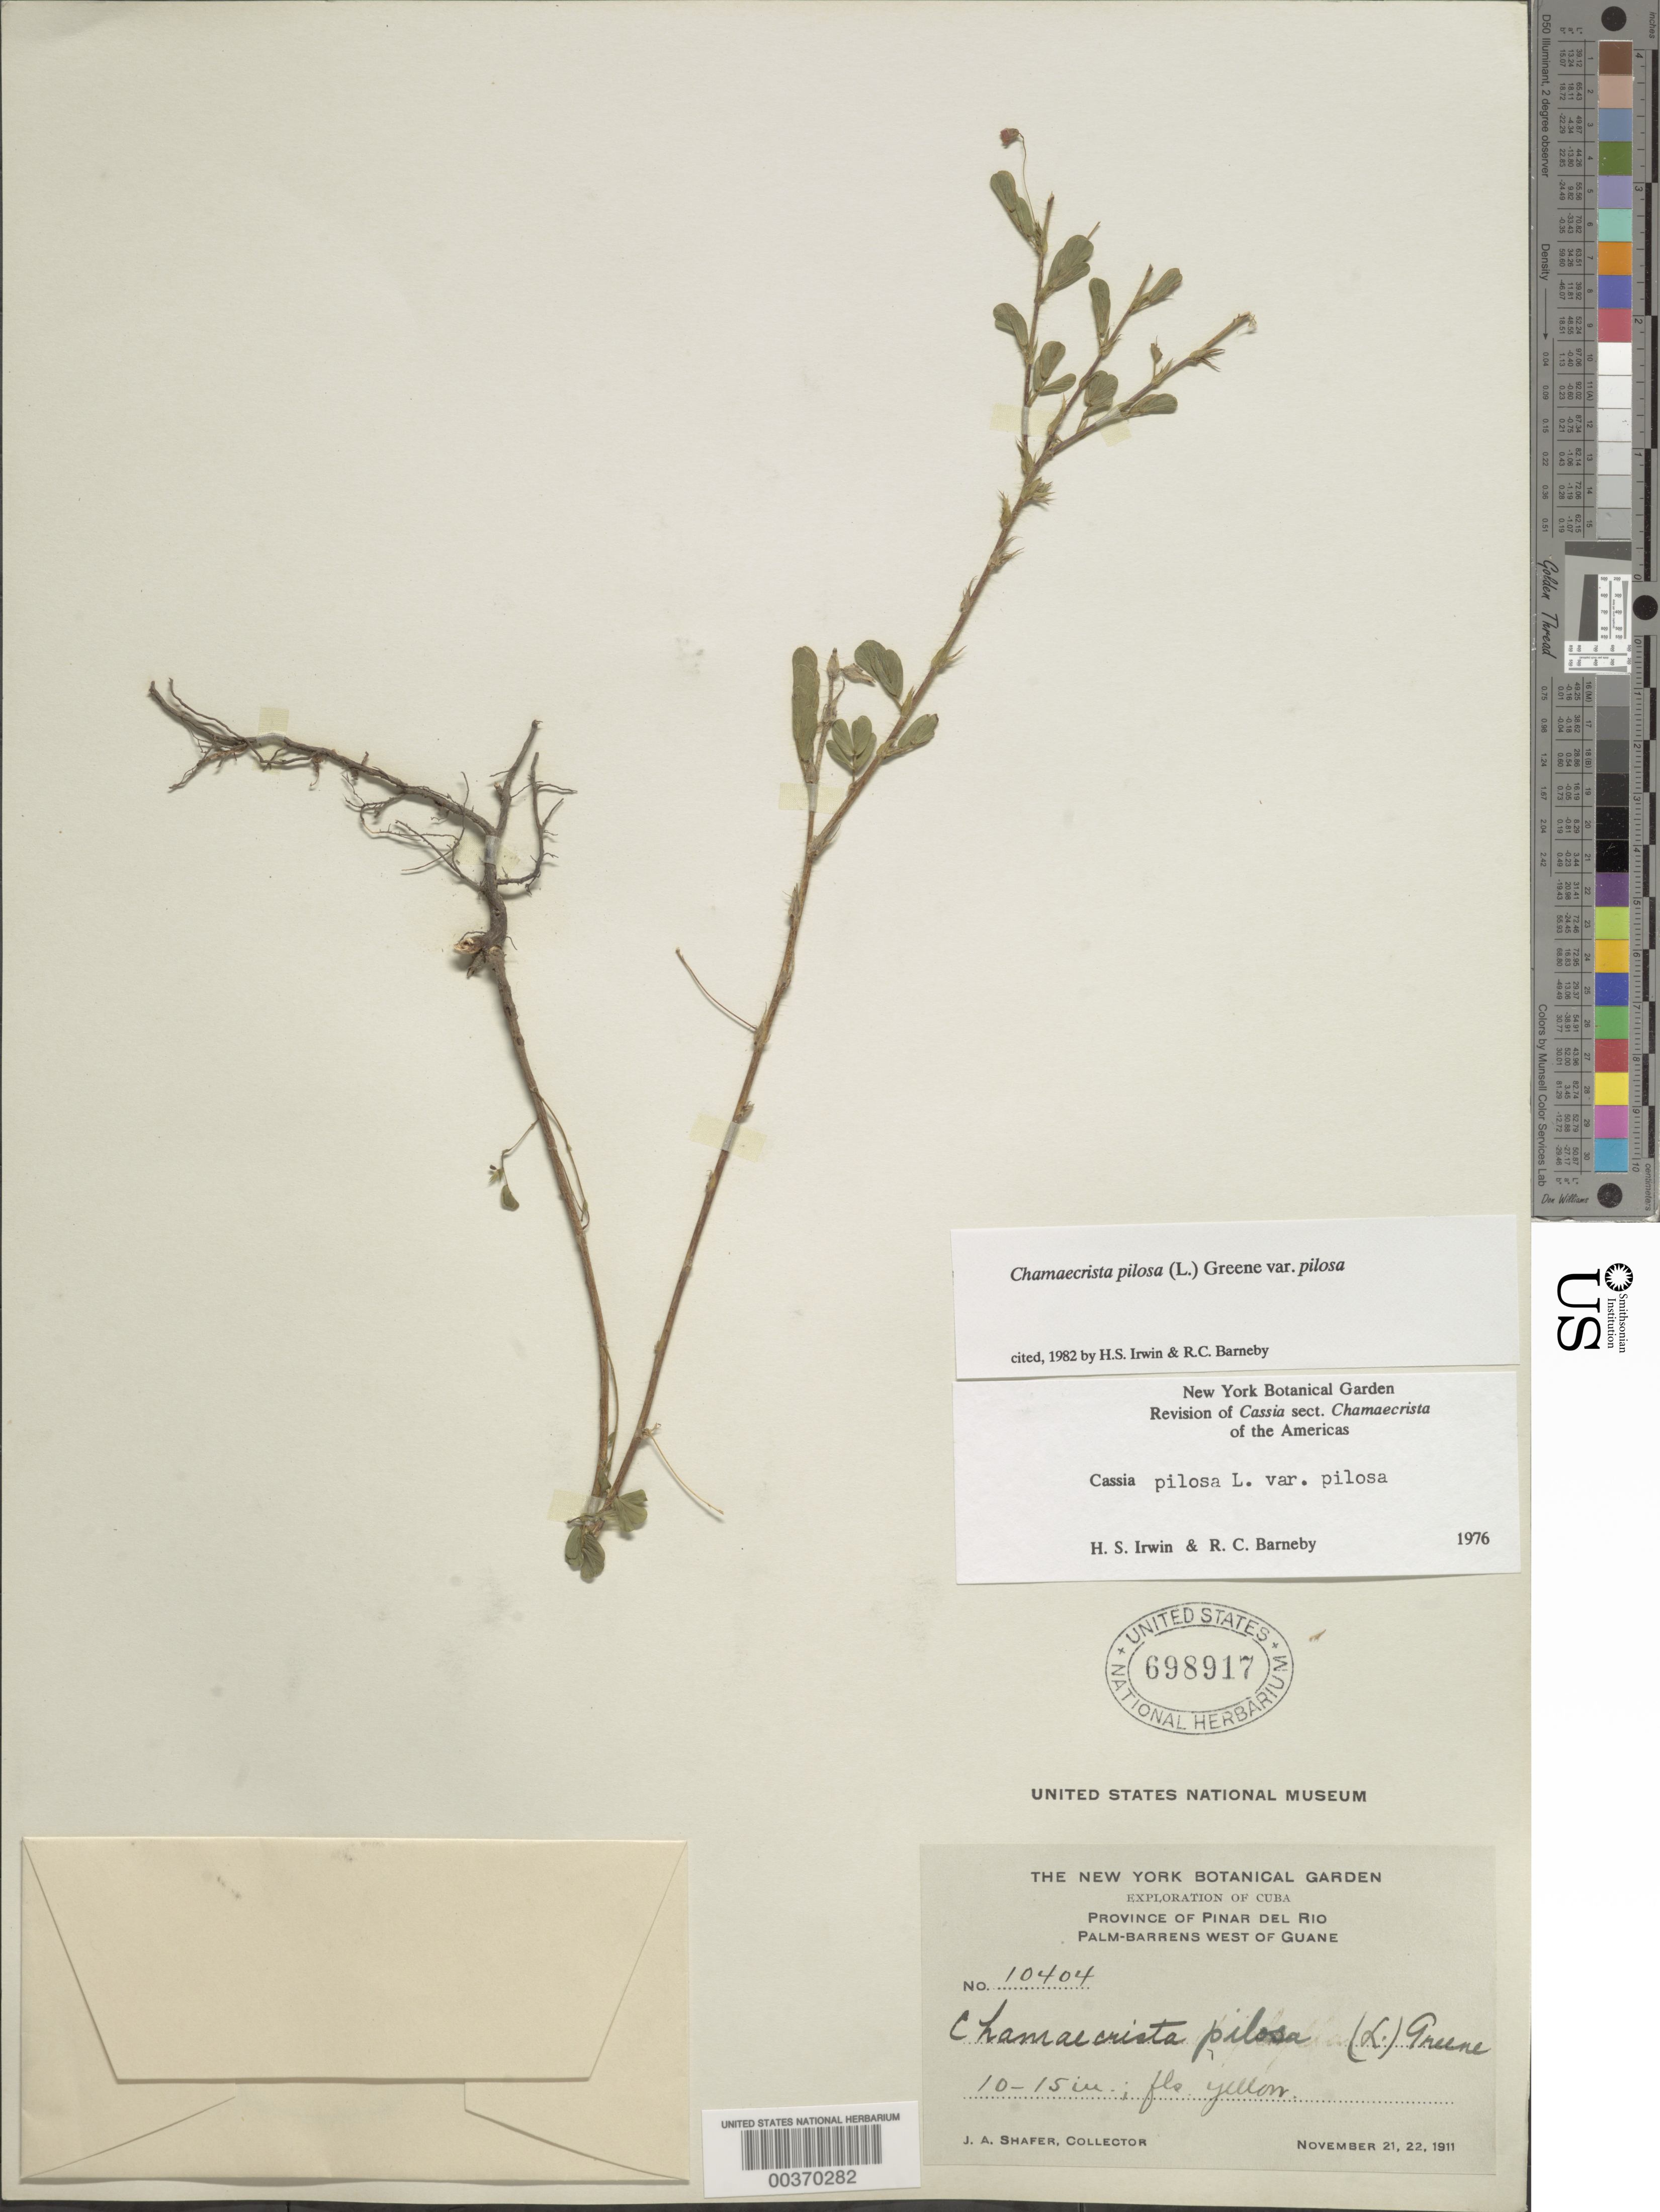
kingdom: Plantae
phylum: Tracheophyta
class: Magnoliopsida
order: Fabales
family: Fabaceae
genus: Chamaecrista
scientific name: Chamaecrista pilosa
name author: (L.) Greene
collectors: J. A. Shafer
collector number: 10404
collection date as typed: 21 Nov 1911 and 22 Nov 1911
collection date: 1911-11-21,1911-11-22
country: Cuba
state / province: Pinar del Río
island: Greater Antilles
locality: Palm-barrens w of guane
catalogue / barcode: US 698917